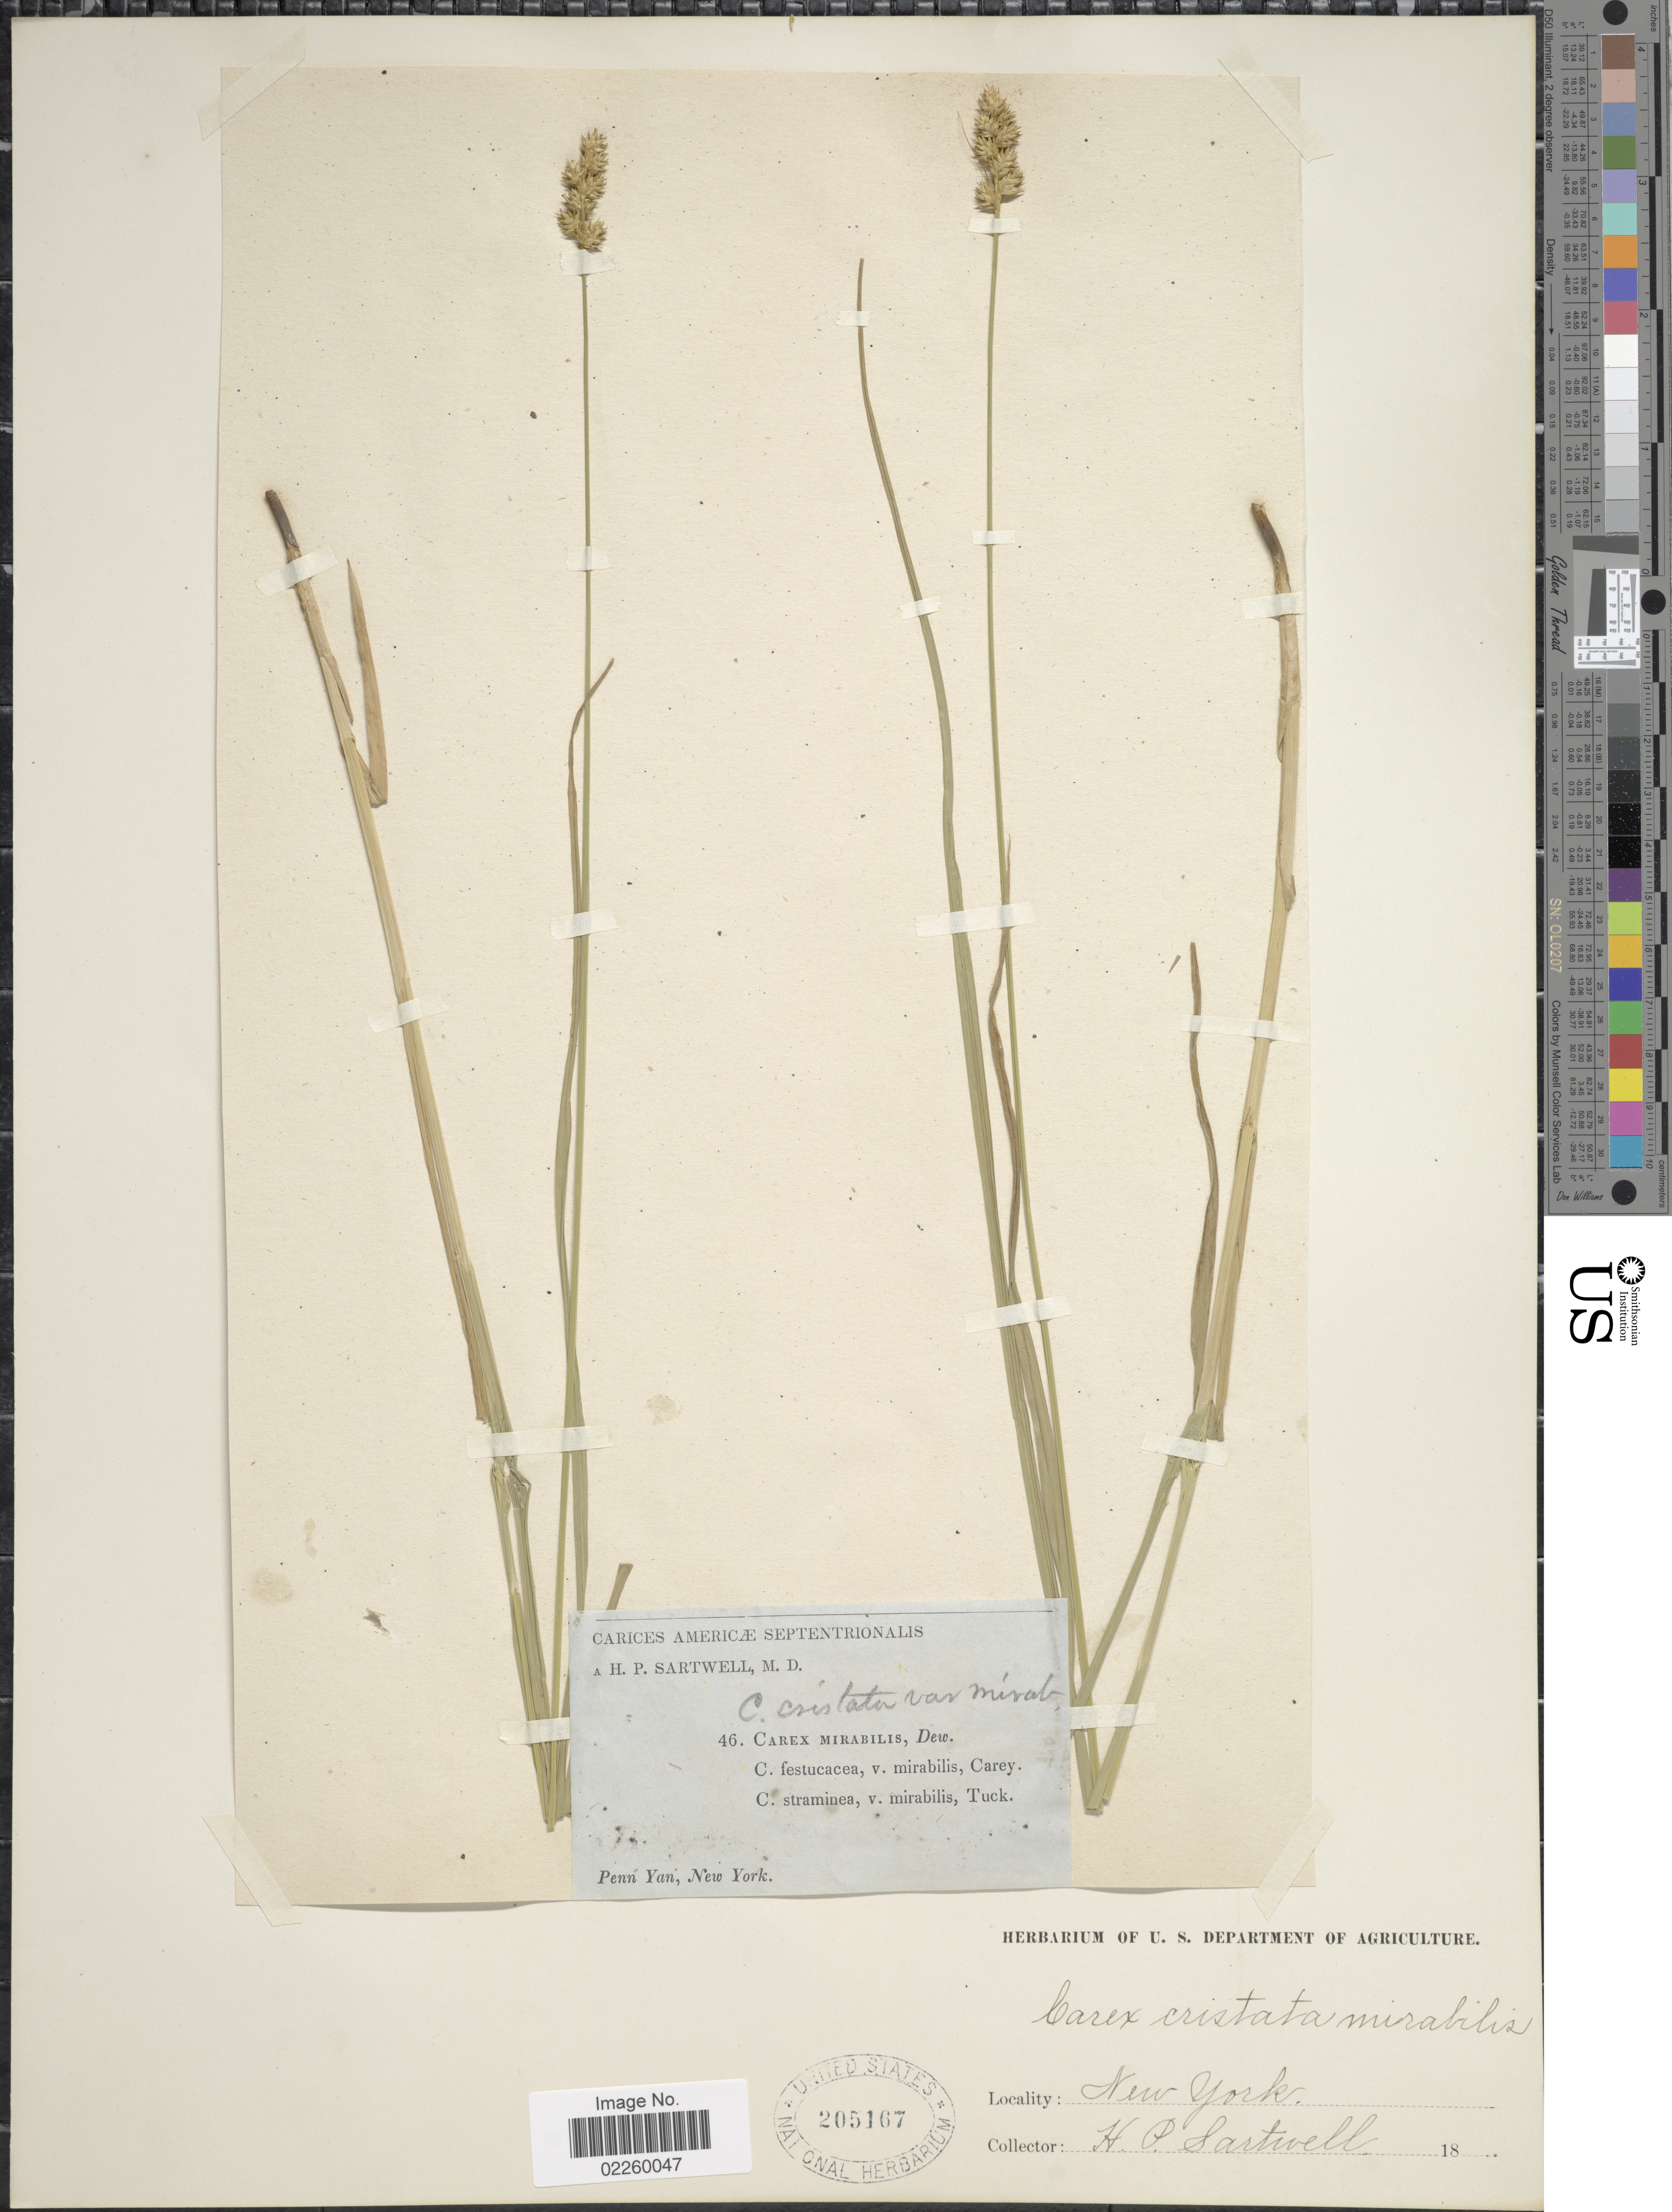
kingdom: Plantae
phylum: Tracheophyta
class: Liliopsida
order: Poales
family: Cyperaceae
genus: Carex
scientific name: Carex cristatella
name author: Britton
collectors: H. P. Sartwell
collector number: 46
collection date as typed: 18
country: United States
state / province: New York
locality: Penn Yan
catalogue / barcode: US 205167